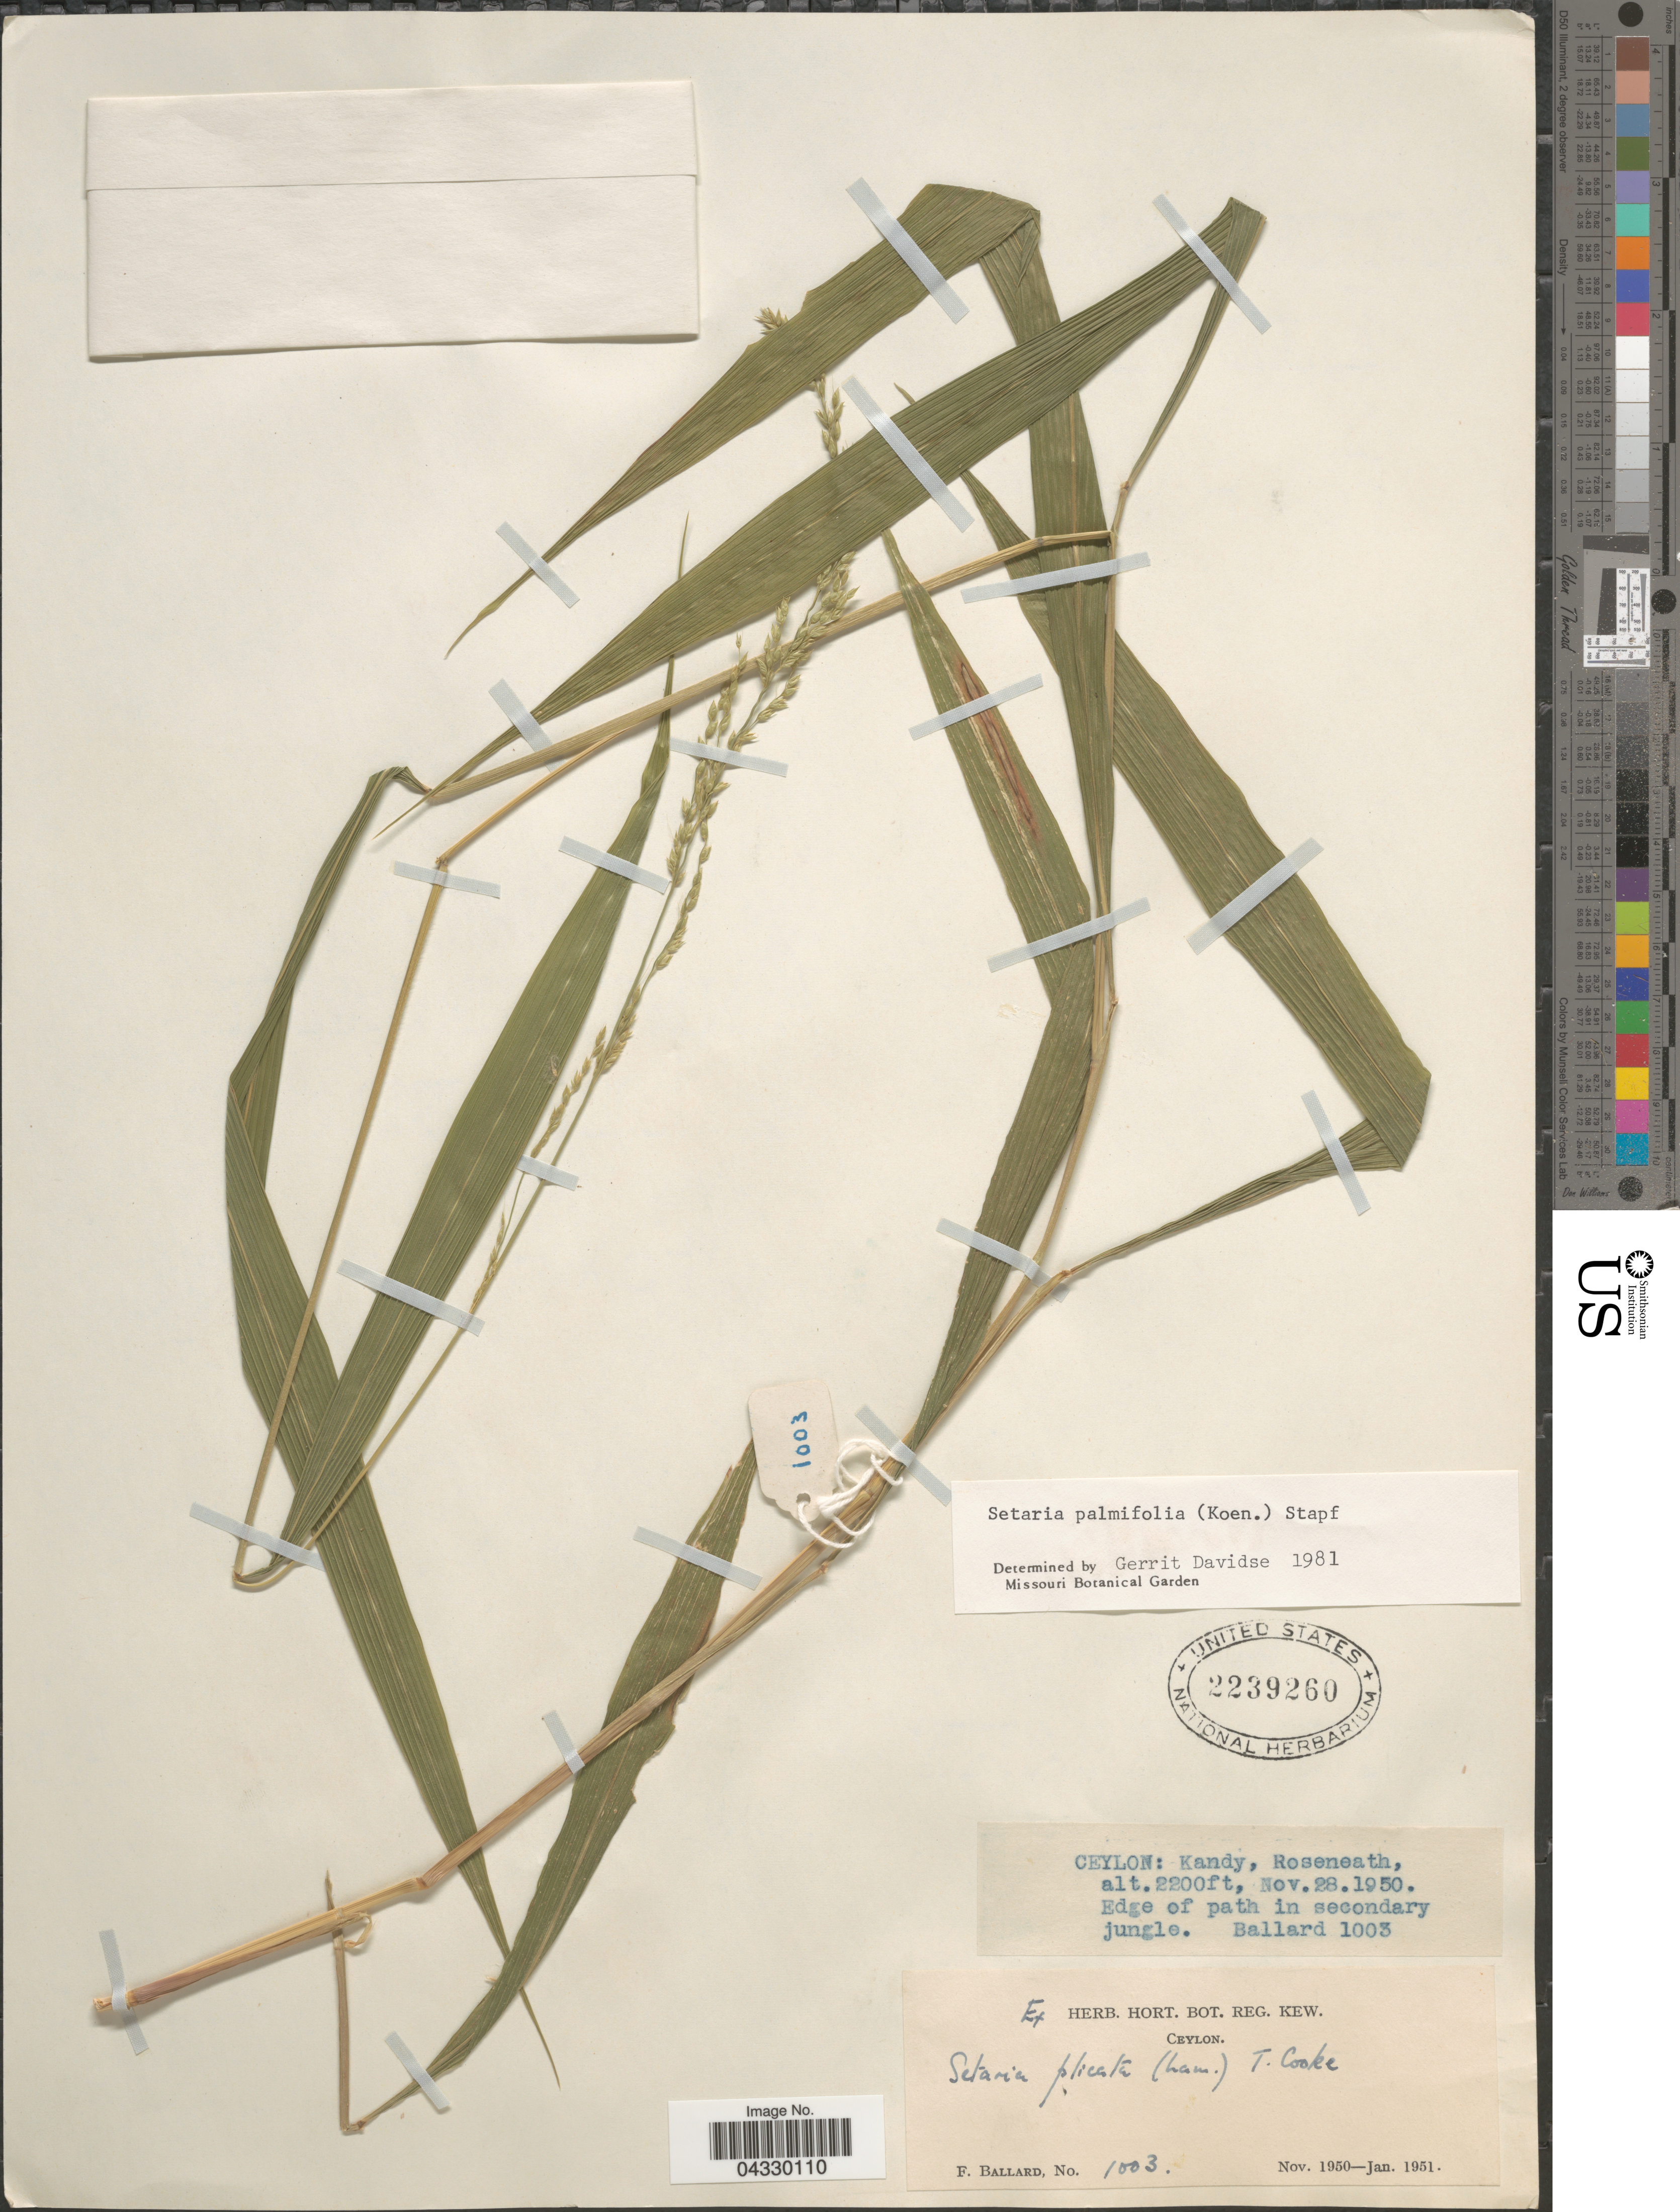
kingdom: Plantae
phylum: Tracheophyta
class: Liliopsida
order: Poales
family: Poaceae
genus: Setaria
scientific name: Setaria palmifolia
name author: (J. Koenig) Stapf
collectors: F. Ballard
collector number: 1003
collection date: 1950-11-28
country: Sri Lanka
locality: Ceylon. Kandy, Roseneath.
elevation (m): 671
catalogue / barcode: US 2239260